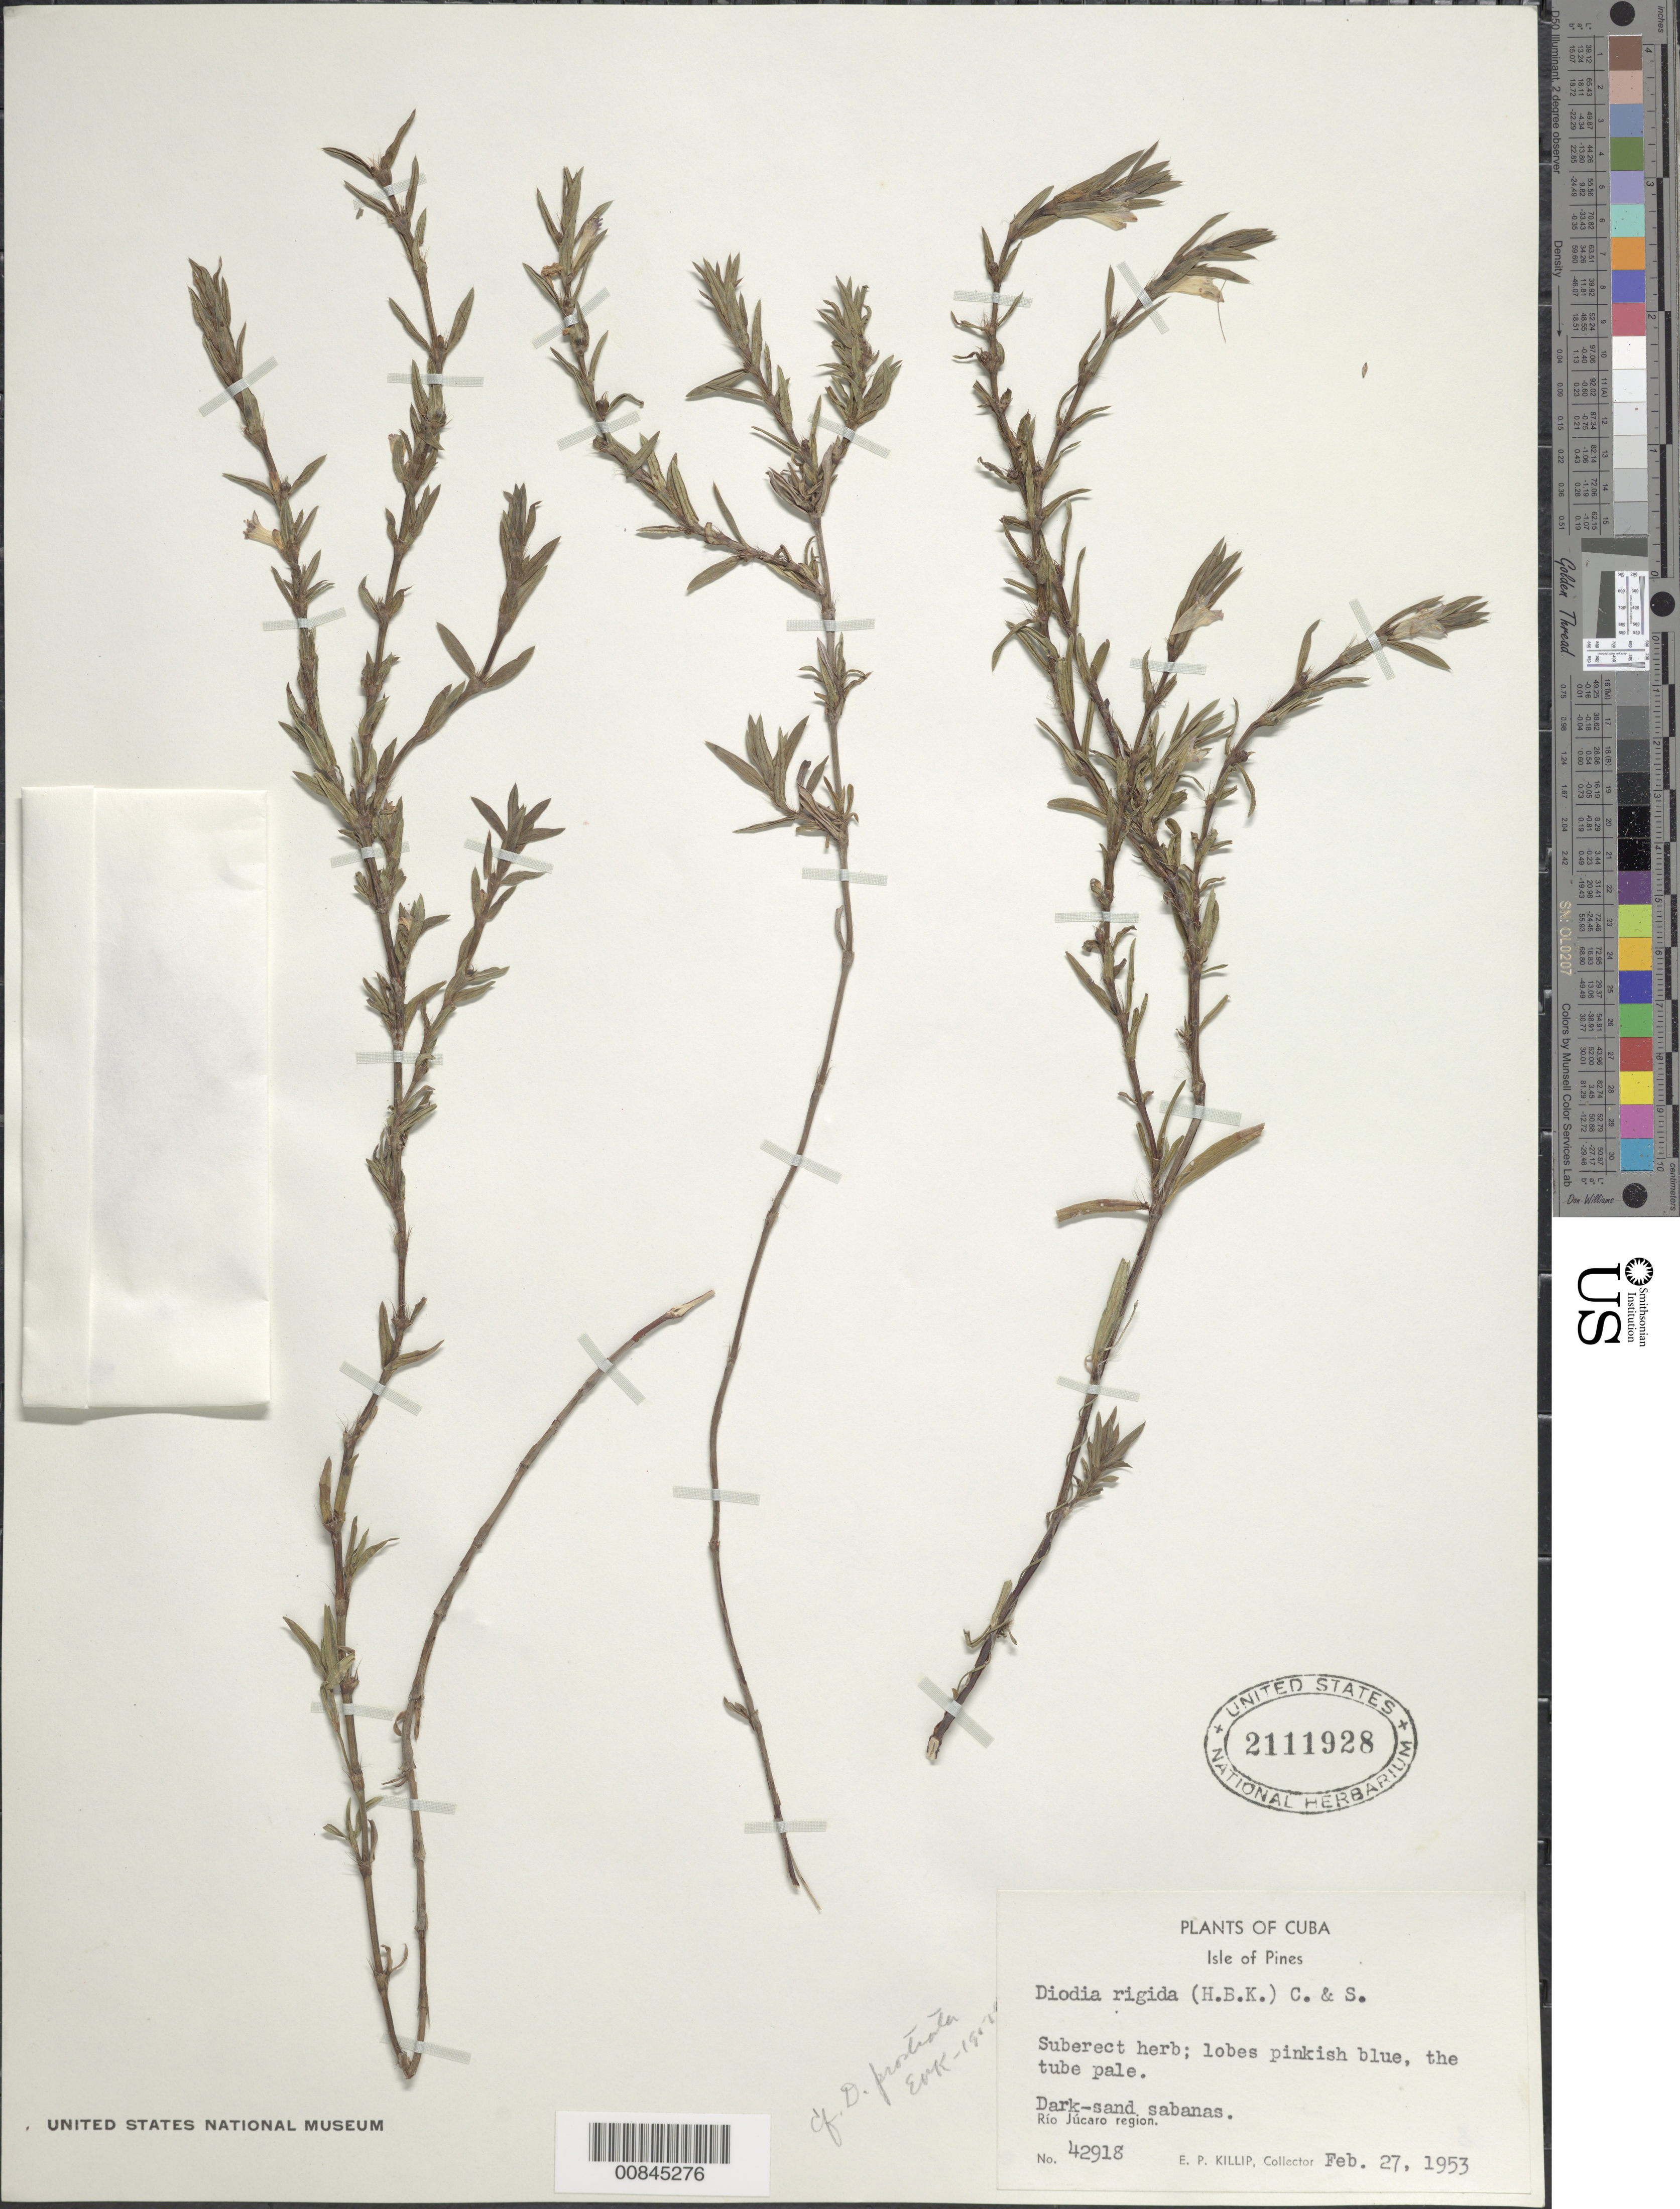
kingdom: Plantae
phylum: Tracheophyta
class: Magnoliopsida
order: Gentianales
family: Rubiaceae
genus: Diodella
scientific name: Diodella apiculata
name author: (Willd. ex Roem. & Schult.) Bacigalupo & E.L. Cabral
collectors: E. P. Killip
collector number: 42918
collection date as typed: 27 Feb 1953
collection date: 1953-02-27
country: Cuba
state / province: Isla de La Juventud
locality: Rio Jucaro region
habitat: Dark-sand sabanas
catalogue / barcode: US 2111928